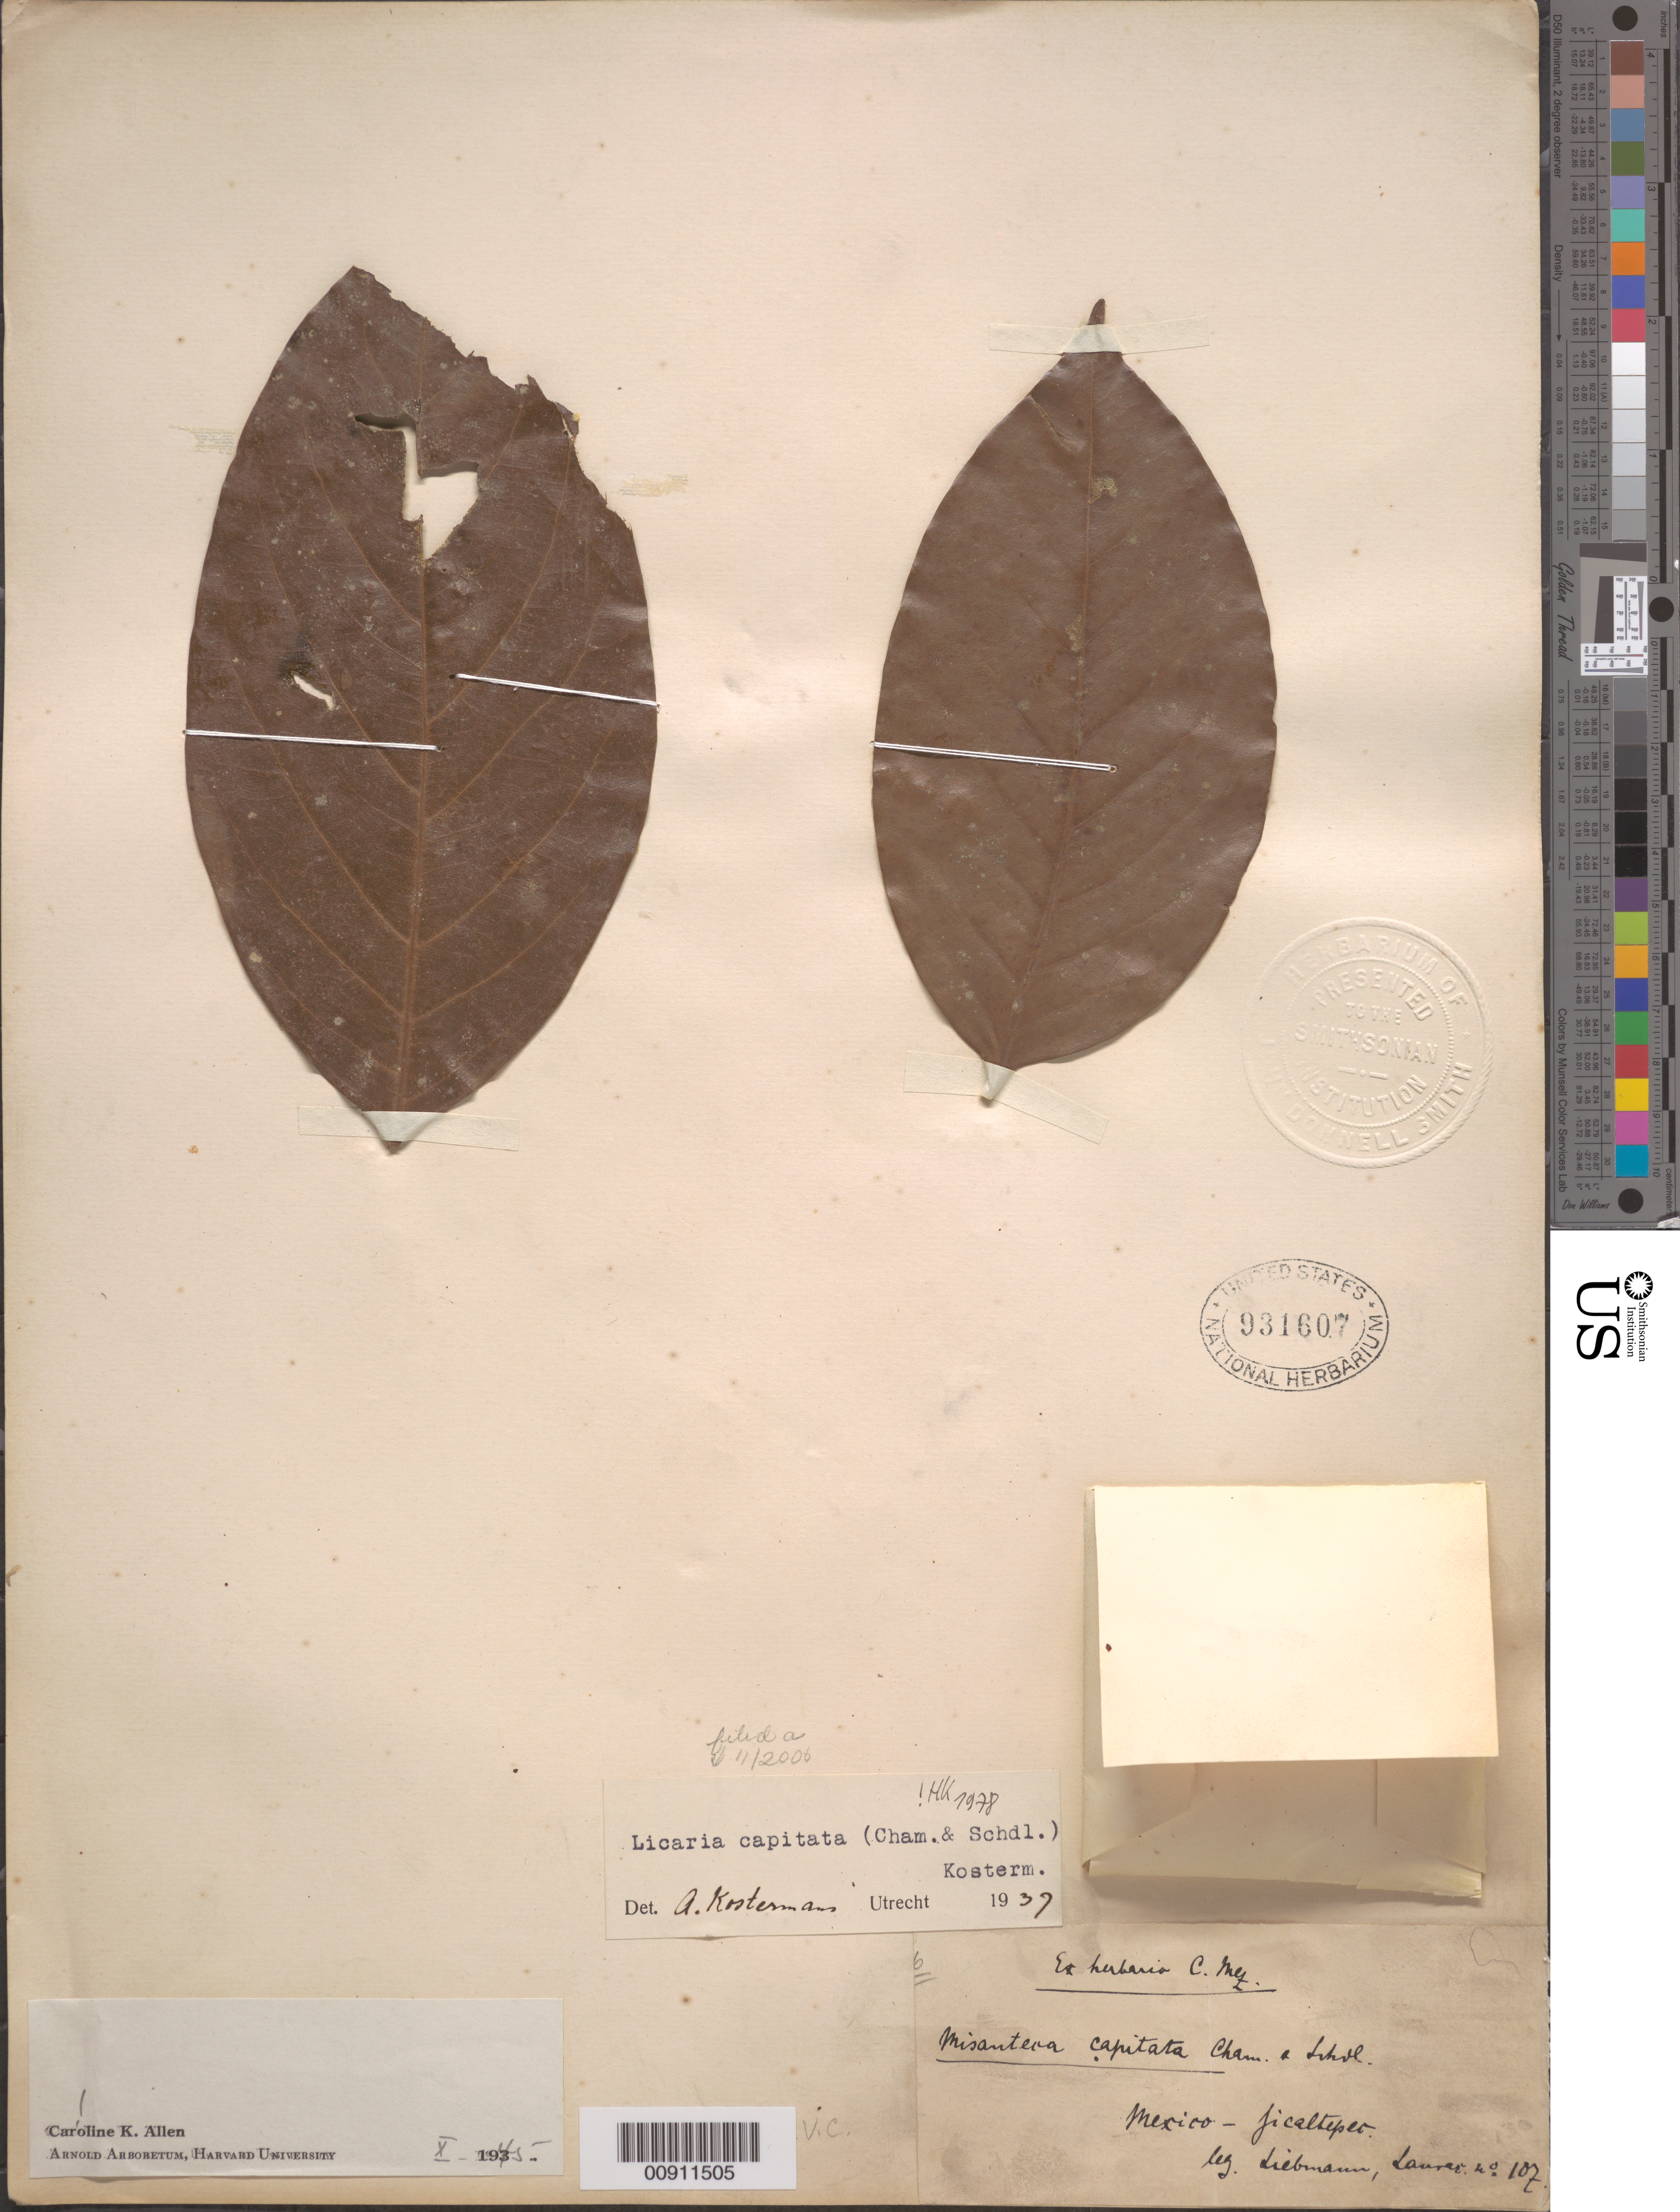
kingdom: Plantae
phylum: Tracheophyta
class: Magnoliopsida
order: Laurales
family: Lauraceae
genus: Licaria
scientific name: Licaria capitata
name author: (Schltdl. & Cham.) Kosterm.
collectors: F. M. Liebmann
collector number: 107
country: Mexico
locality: Jicaltepec.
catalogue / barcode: US 931607